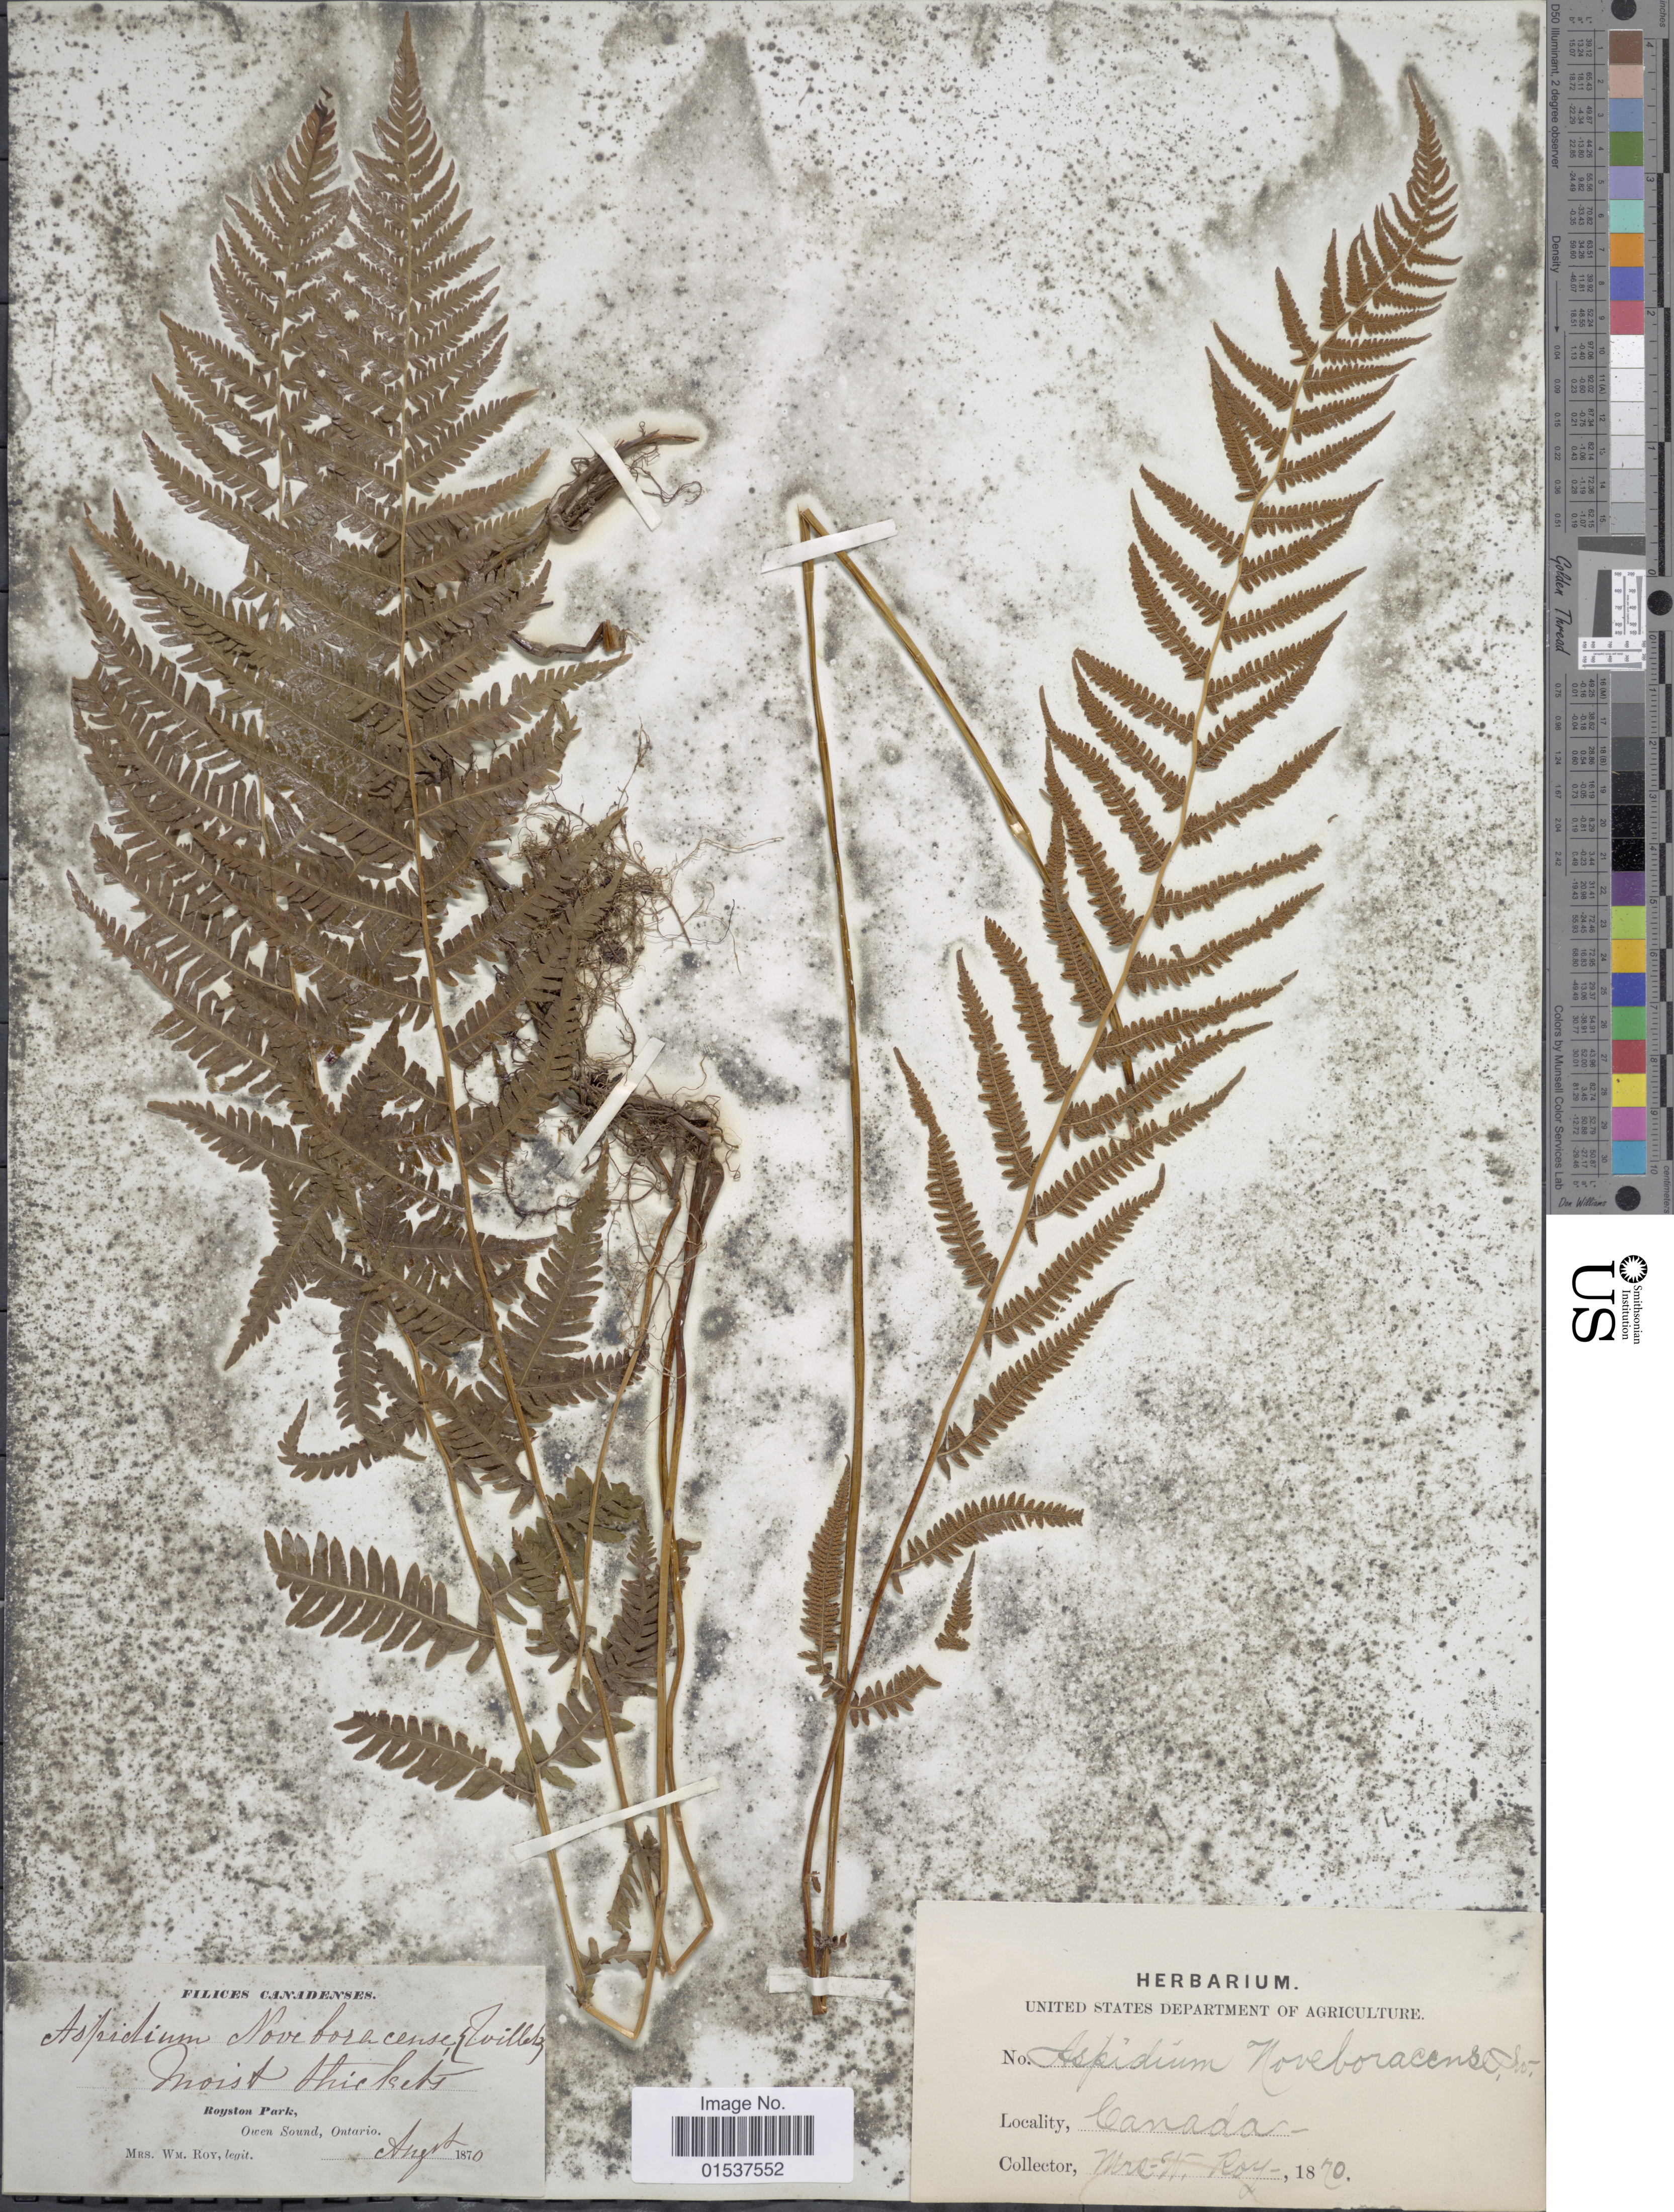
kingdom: Plantae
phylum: Tracheophyta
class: Polypodiopsida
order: Polypodiales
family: Thelypteridaceae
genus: Parathelypteris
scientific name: Parathelypteris noveboracensis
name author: (L.) Ching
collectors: W. Roy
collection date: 1870-08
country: Canada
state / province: Ontario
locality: Royston Parks, Owen Sound, Ontario.